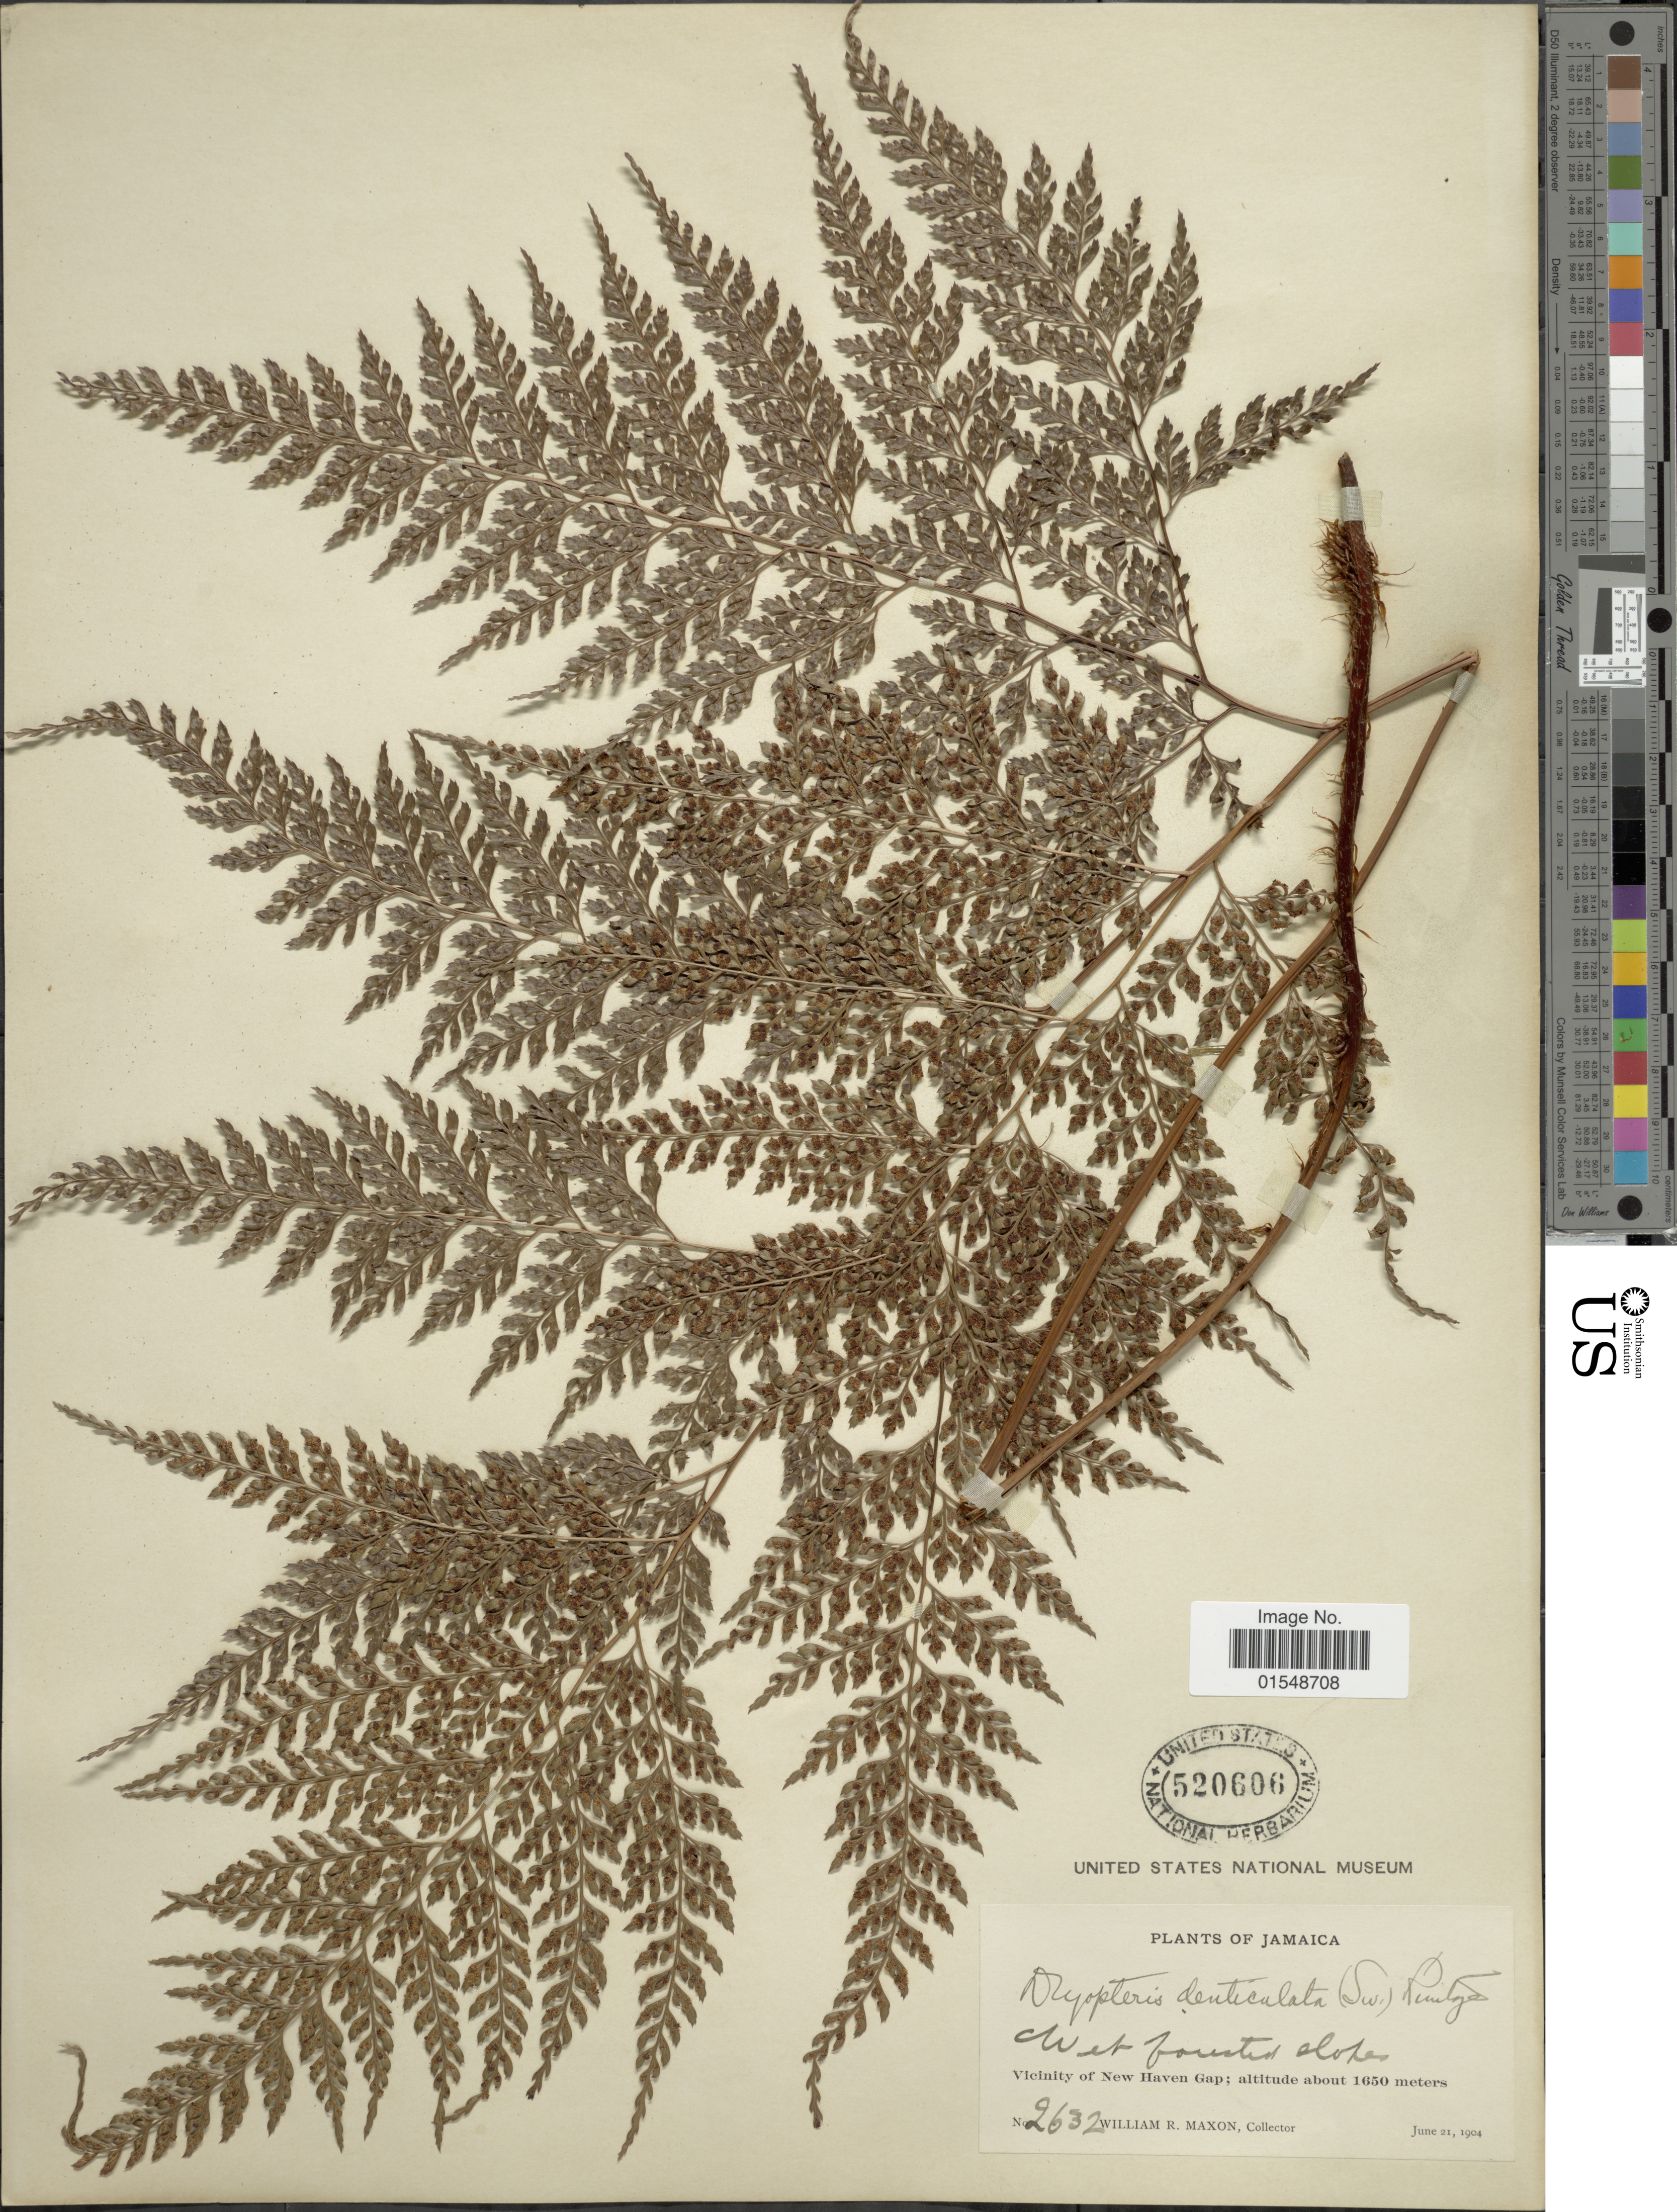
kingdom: Plantae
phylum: Tracheophyta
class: Polypodiopsida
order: Polypodiales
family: Dryopteridaceae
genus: Arachniodes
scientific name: Arachniodes denticulata var. denticulata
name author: (Sw.) Ching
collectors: W. R. Maxon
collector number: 2632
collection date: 1904-06-21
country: Jamaica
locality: Vicinity of New Haven Gap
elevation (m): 1650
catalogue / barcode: US 520606